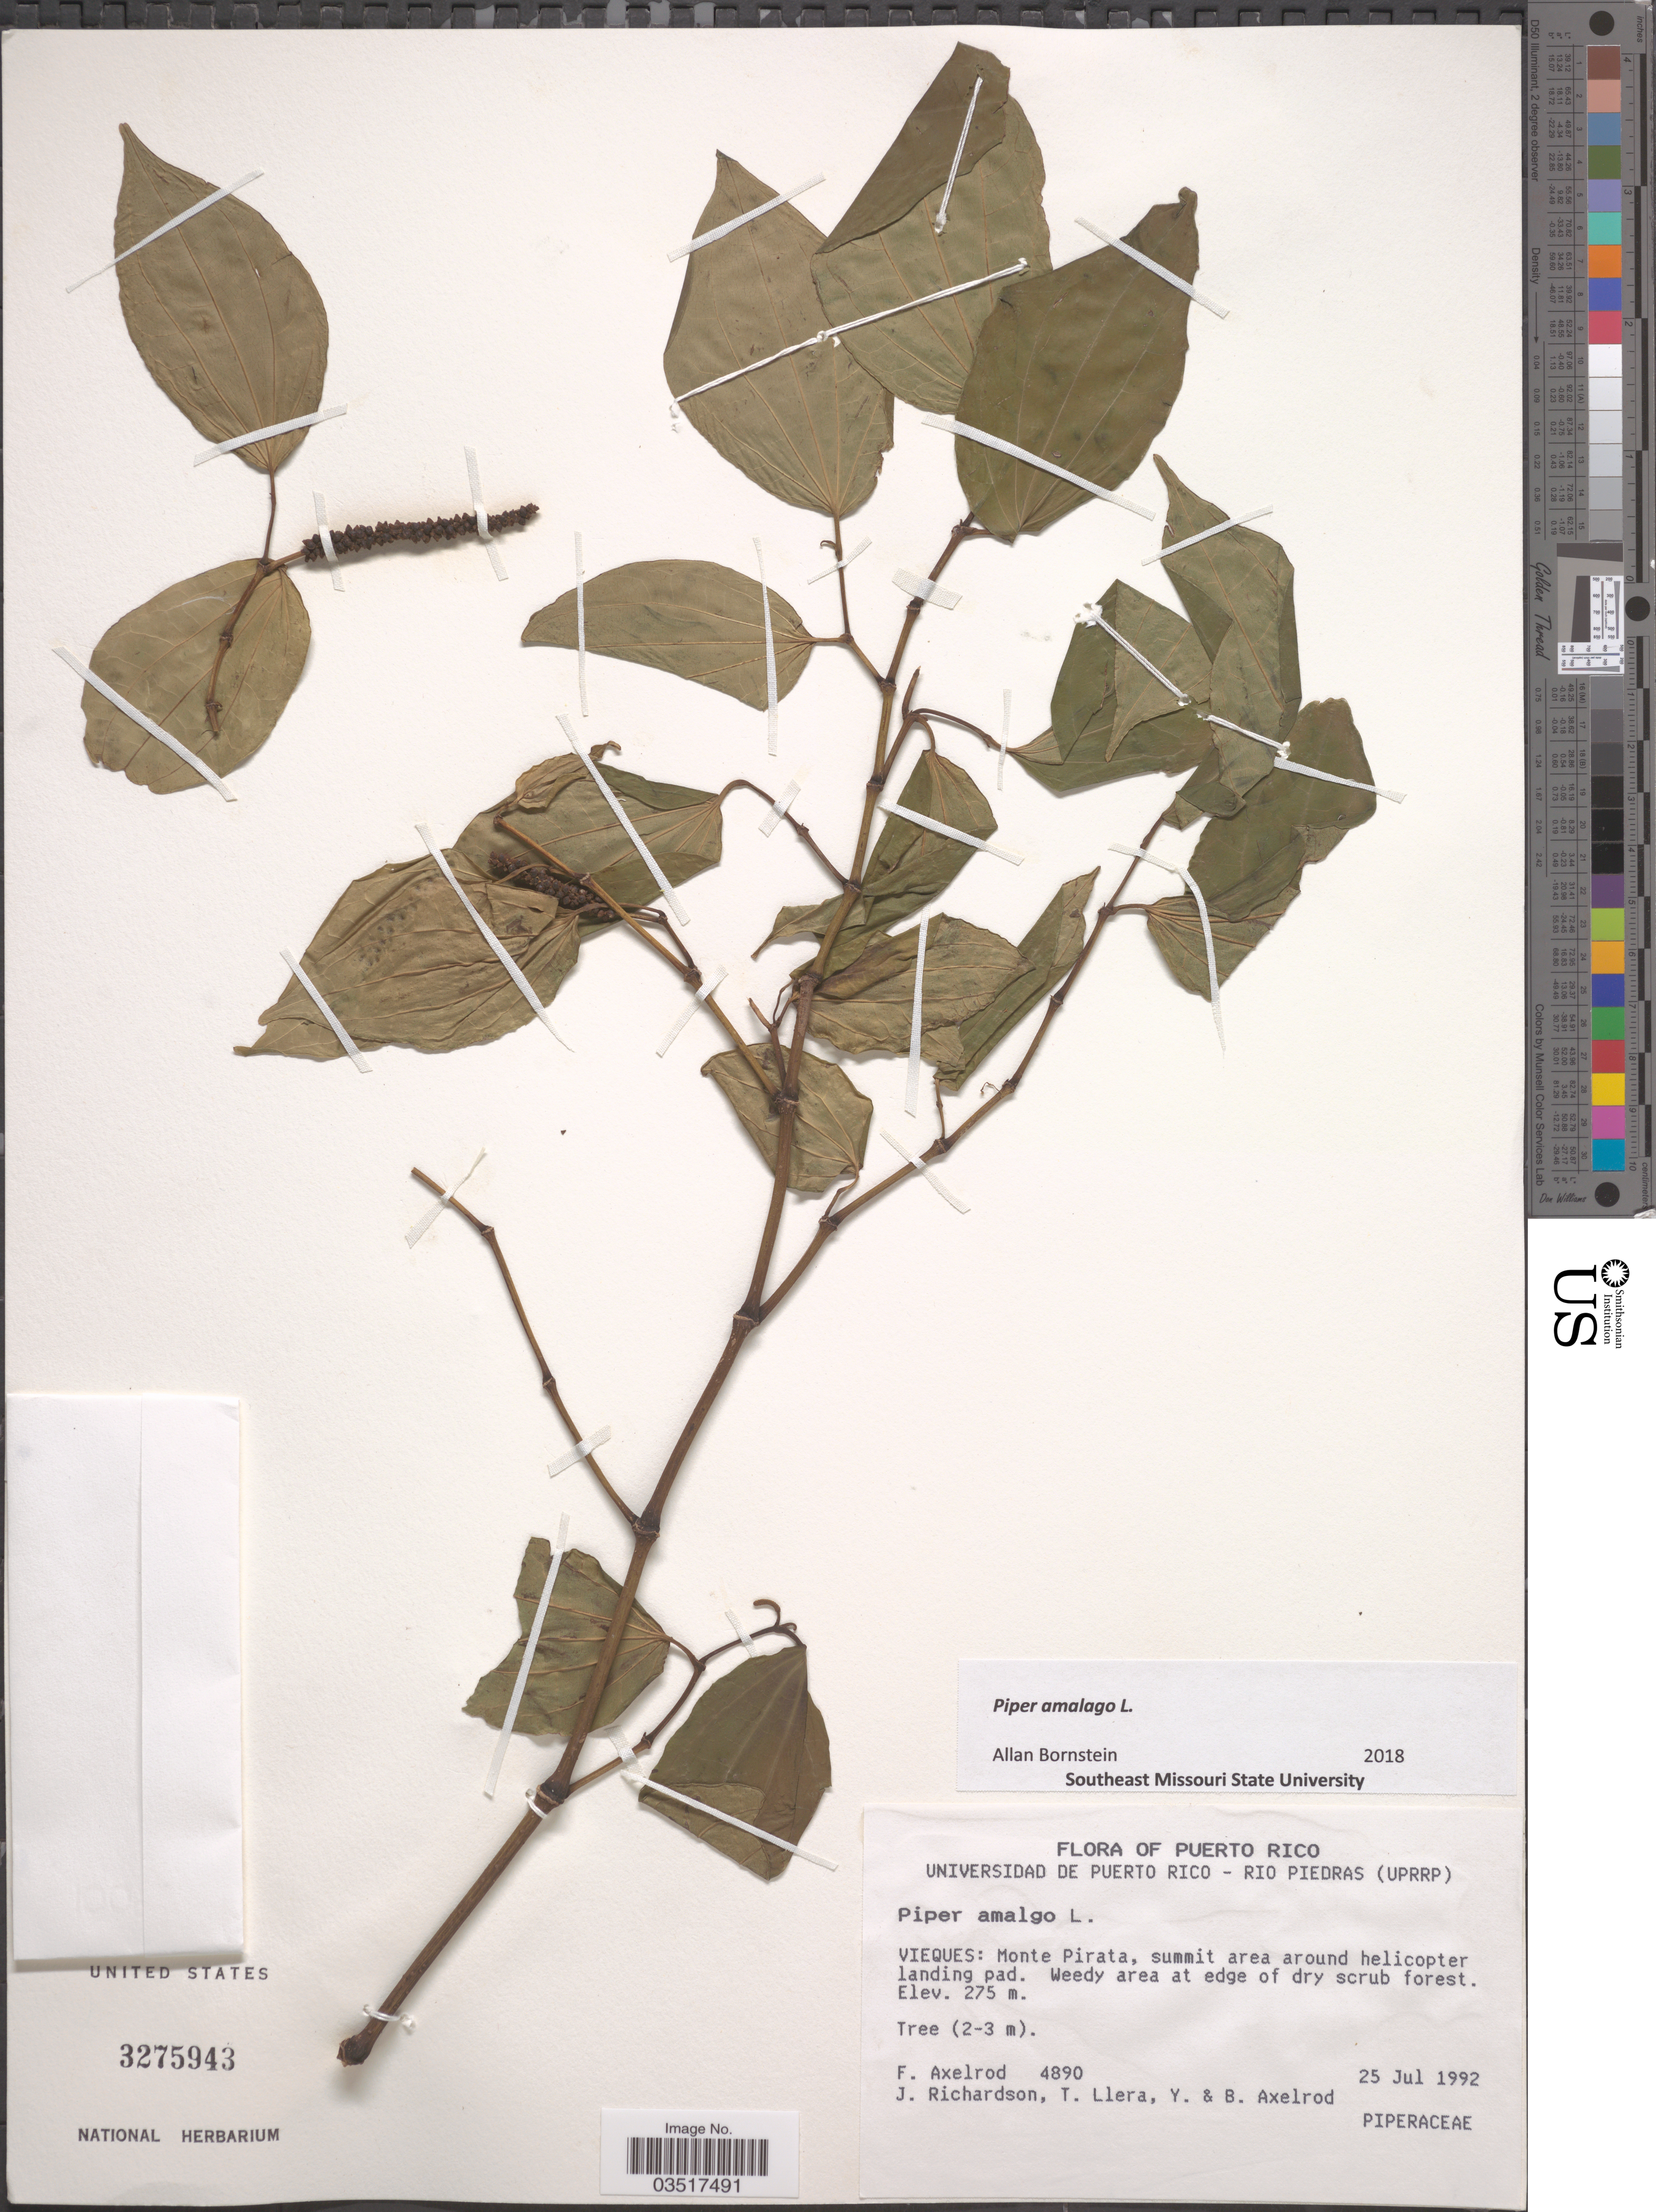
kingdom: Plantae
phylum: Tracheophyta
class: Magnoliopsida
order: Piperales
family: Piperaceae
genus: Piper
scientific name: Piper amalago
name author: L.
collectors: F. Axelrod, J. Richardson, T. Llera & B. Axelrod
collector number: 4890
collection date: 1992-07-25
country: Puerto Rico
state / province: Vieques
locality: Monte Pirata, summit area around helicopter landing pad.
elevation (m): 275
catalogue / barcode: US 3275943